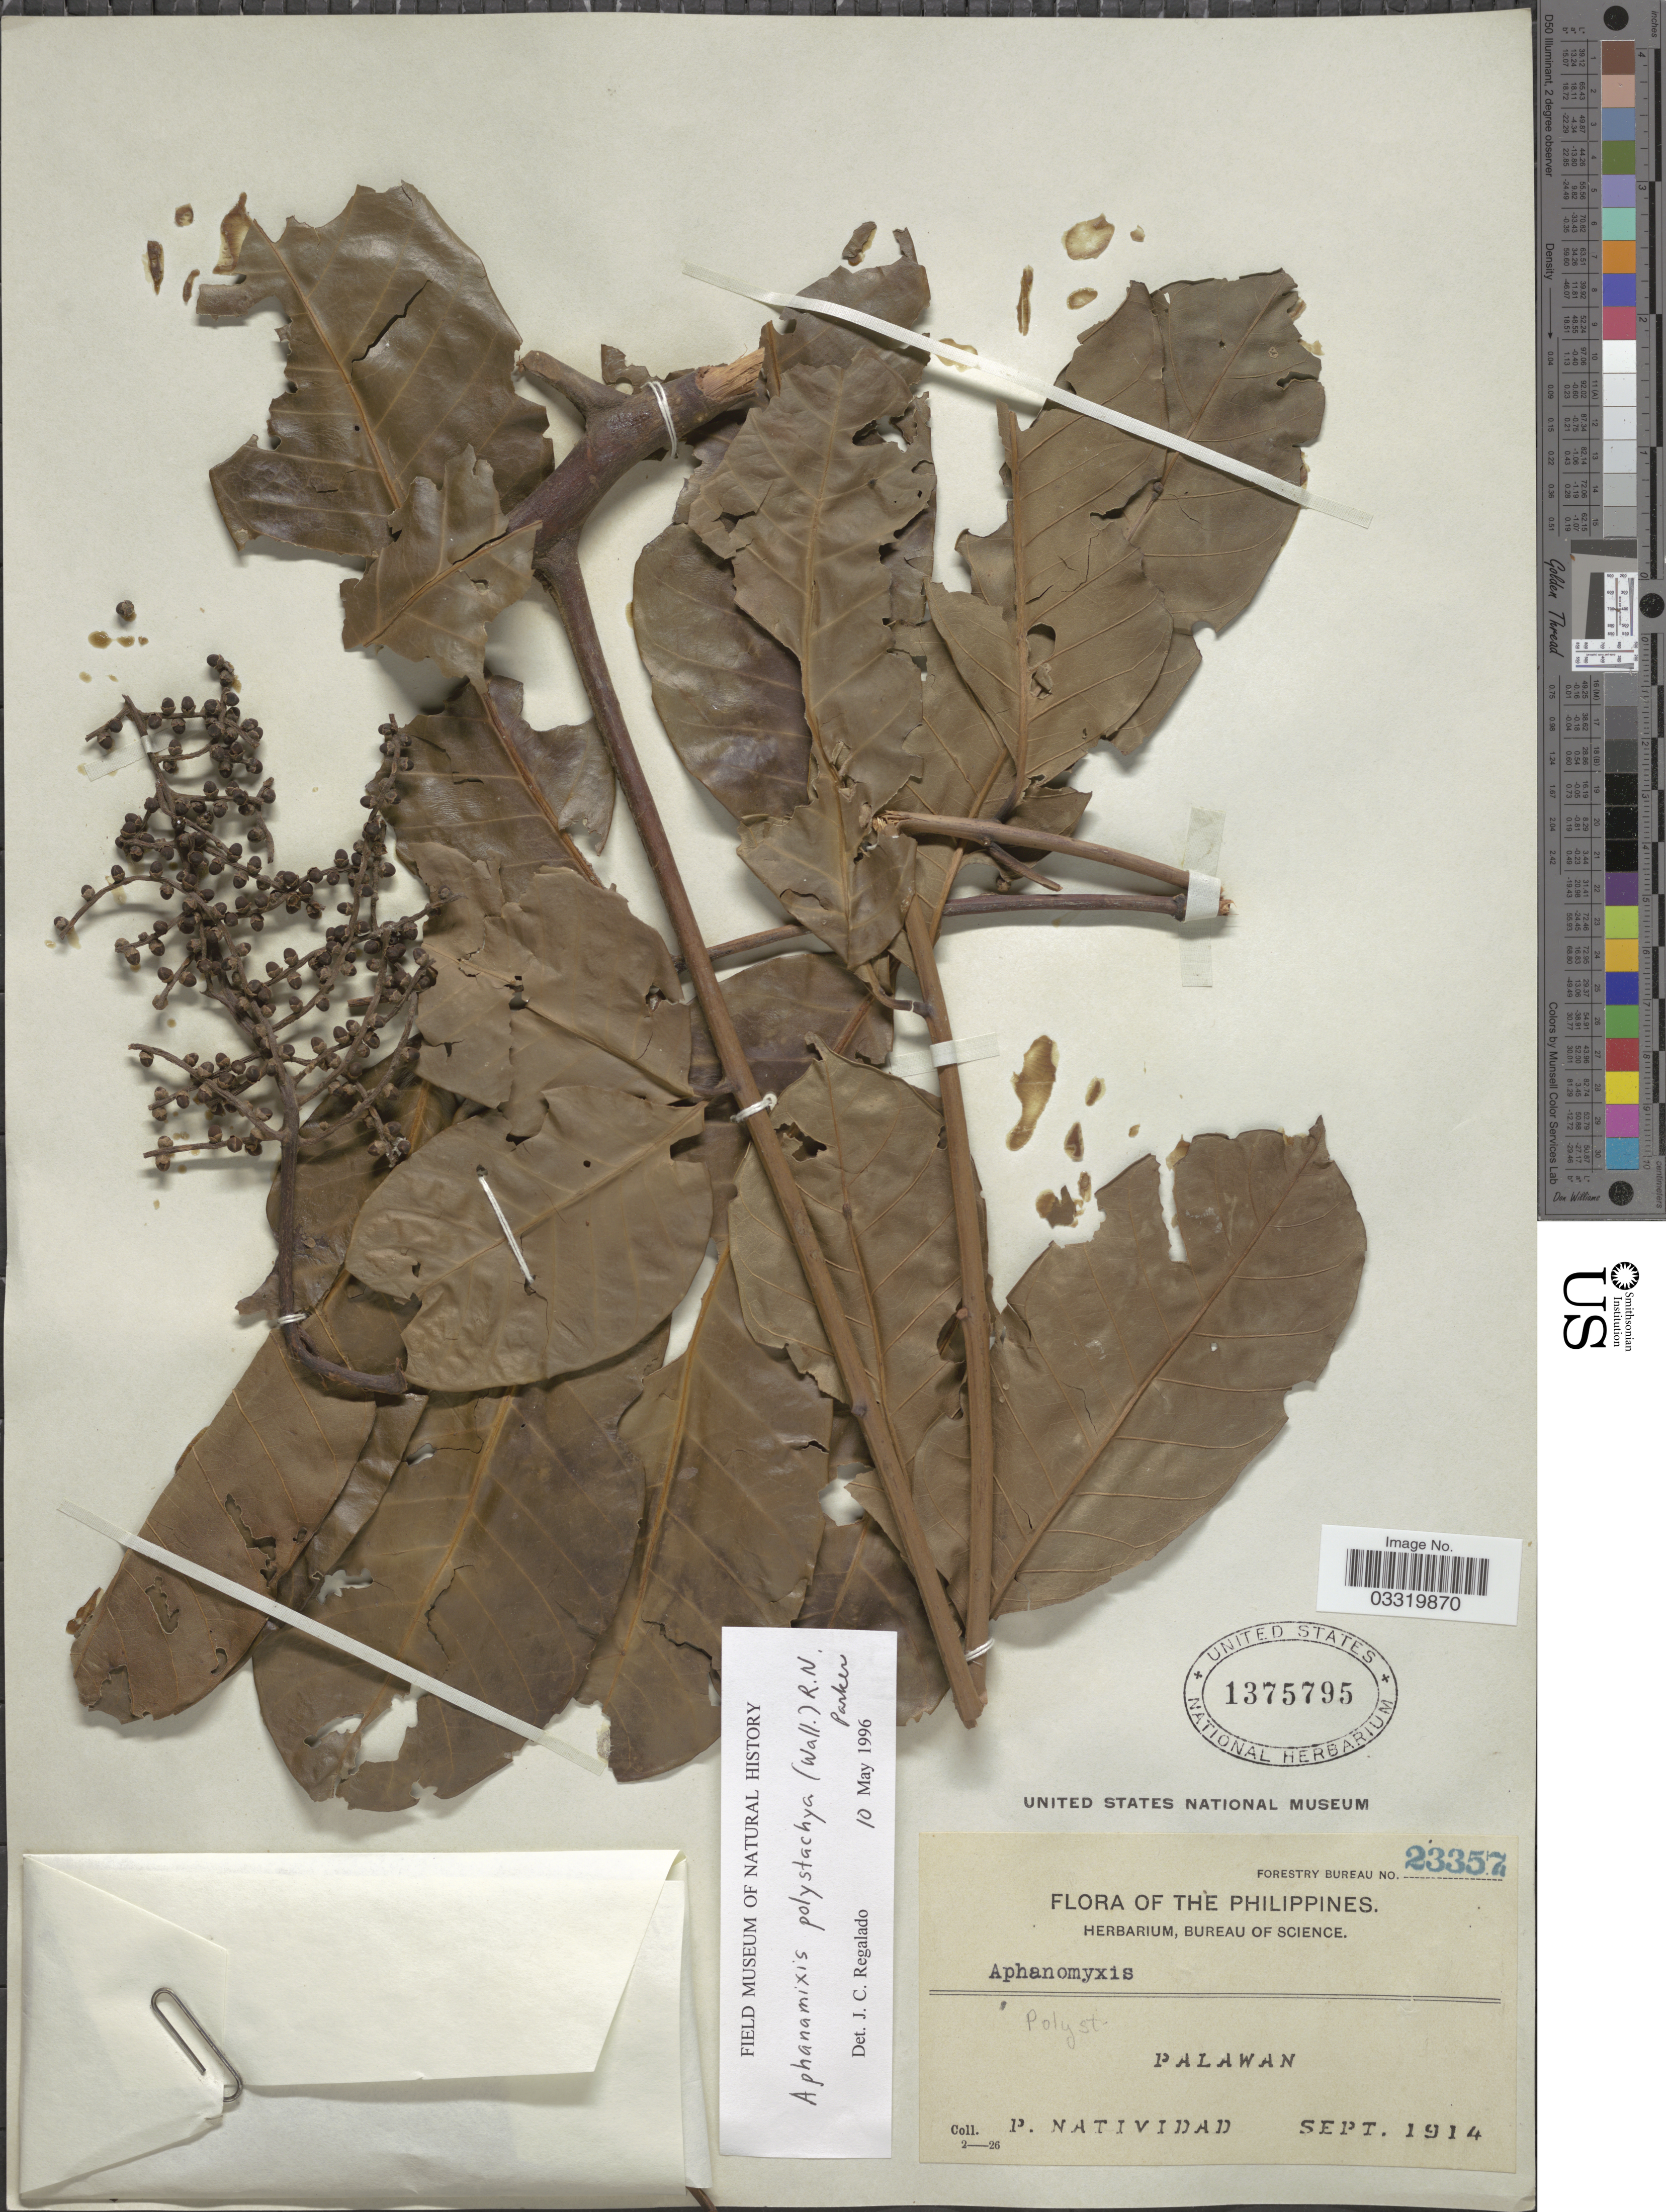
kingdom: Plantae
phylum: Tracheophyta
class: Magnoliopsida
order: Sapindales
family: Meliaceae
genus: Aphanamixis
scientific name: Aphanamixis polystachya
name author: (Wall.) R. Parker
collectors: P. Natividad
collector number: Forestry Bureau 23357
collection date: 1914-09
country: Philippines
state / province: Mimaropa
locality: Palawan.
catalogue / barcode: US 1375795